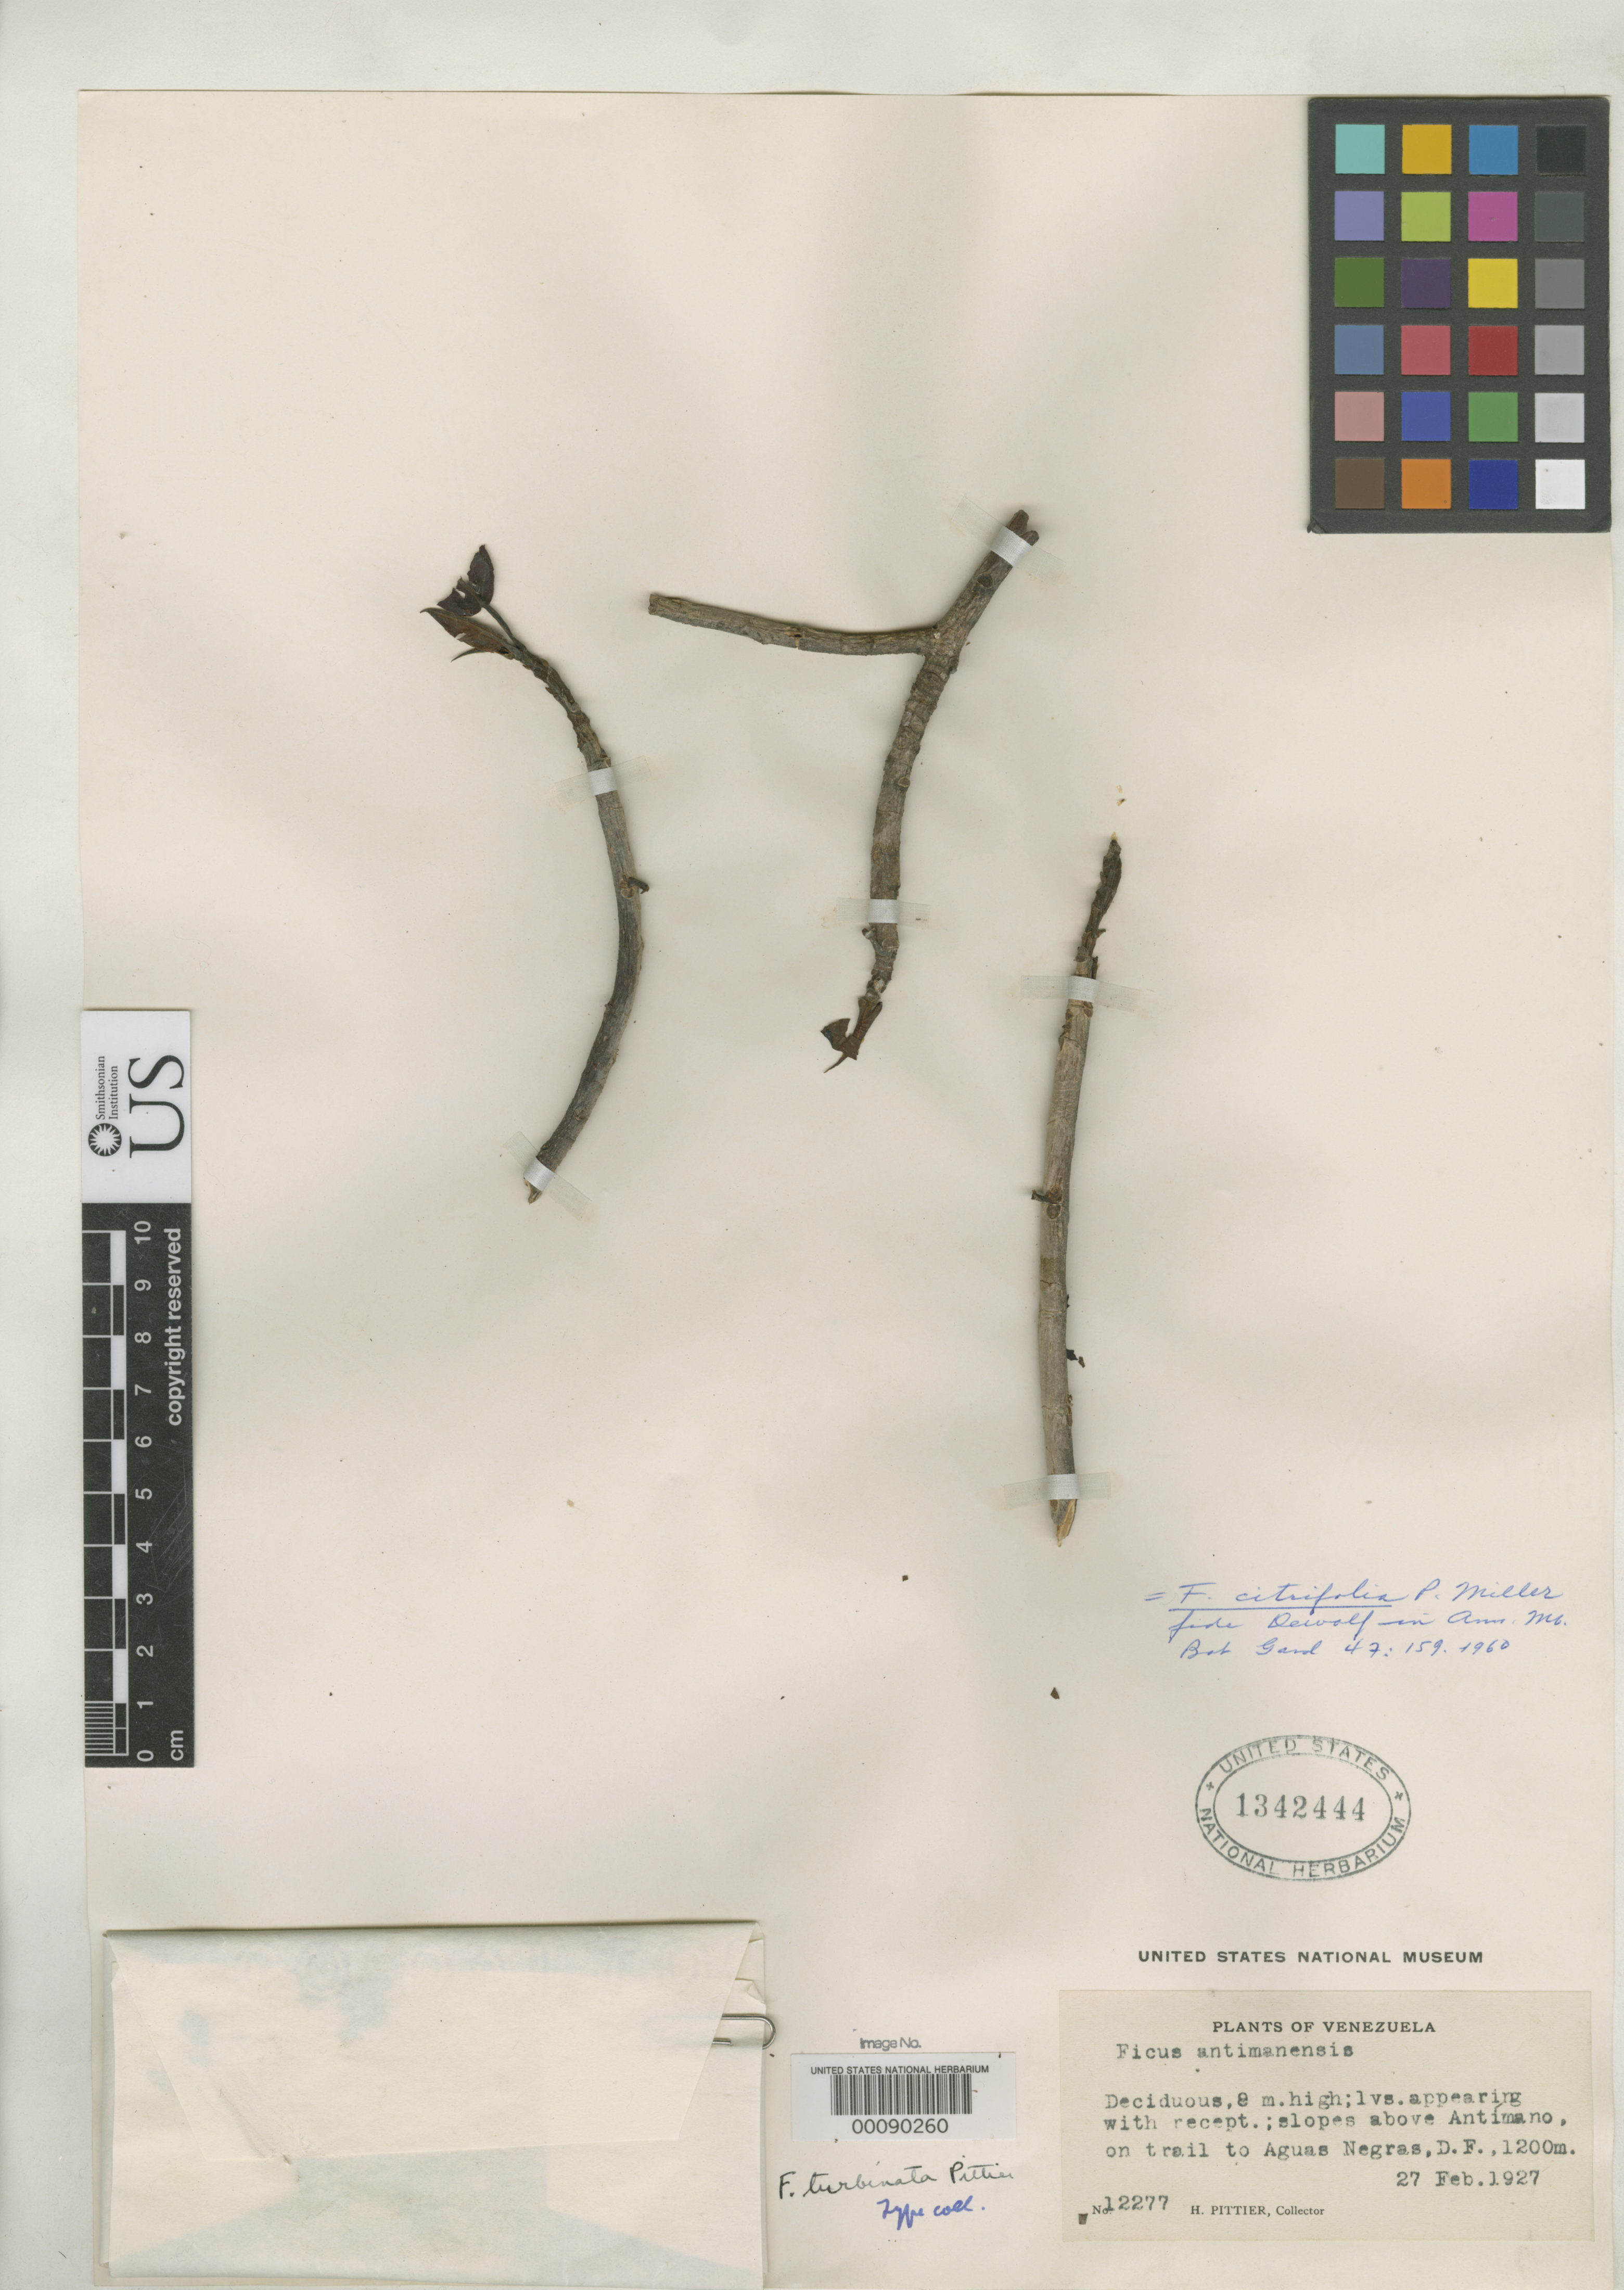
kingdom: Plantae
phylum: Tracheophyta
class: Magnoliopsida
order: Rosales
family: Moraceae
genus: Ficus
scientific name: Ficus turbinata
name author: Pittier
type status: Type Collection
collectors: H. F. Pittier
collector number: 12277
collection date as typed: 27 Feb 1927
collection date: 1927-02-27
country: Venezuela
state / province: Distrito Federal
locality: Above Antimano, trail to Aguas Negros.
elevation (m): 1200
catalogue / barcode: US 1342444